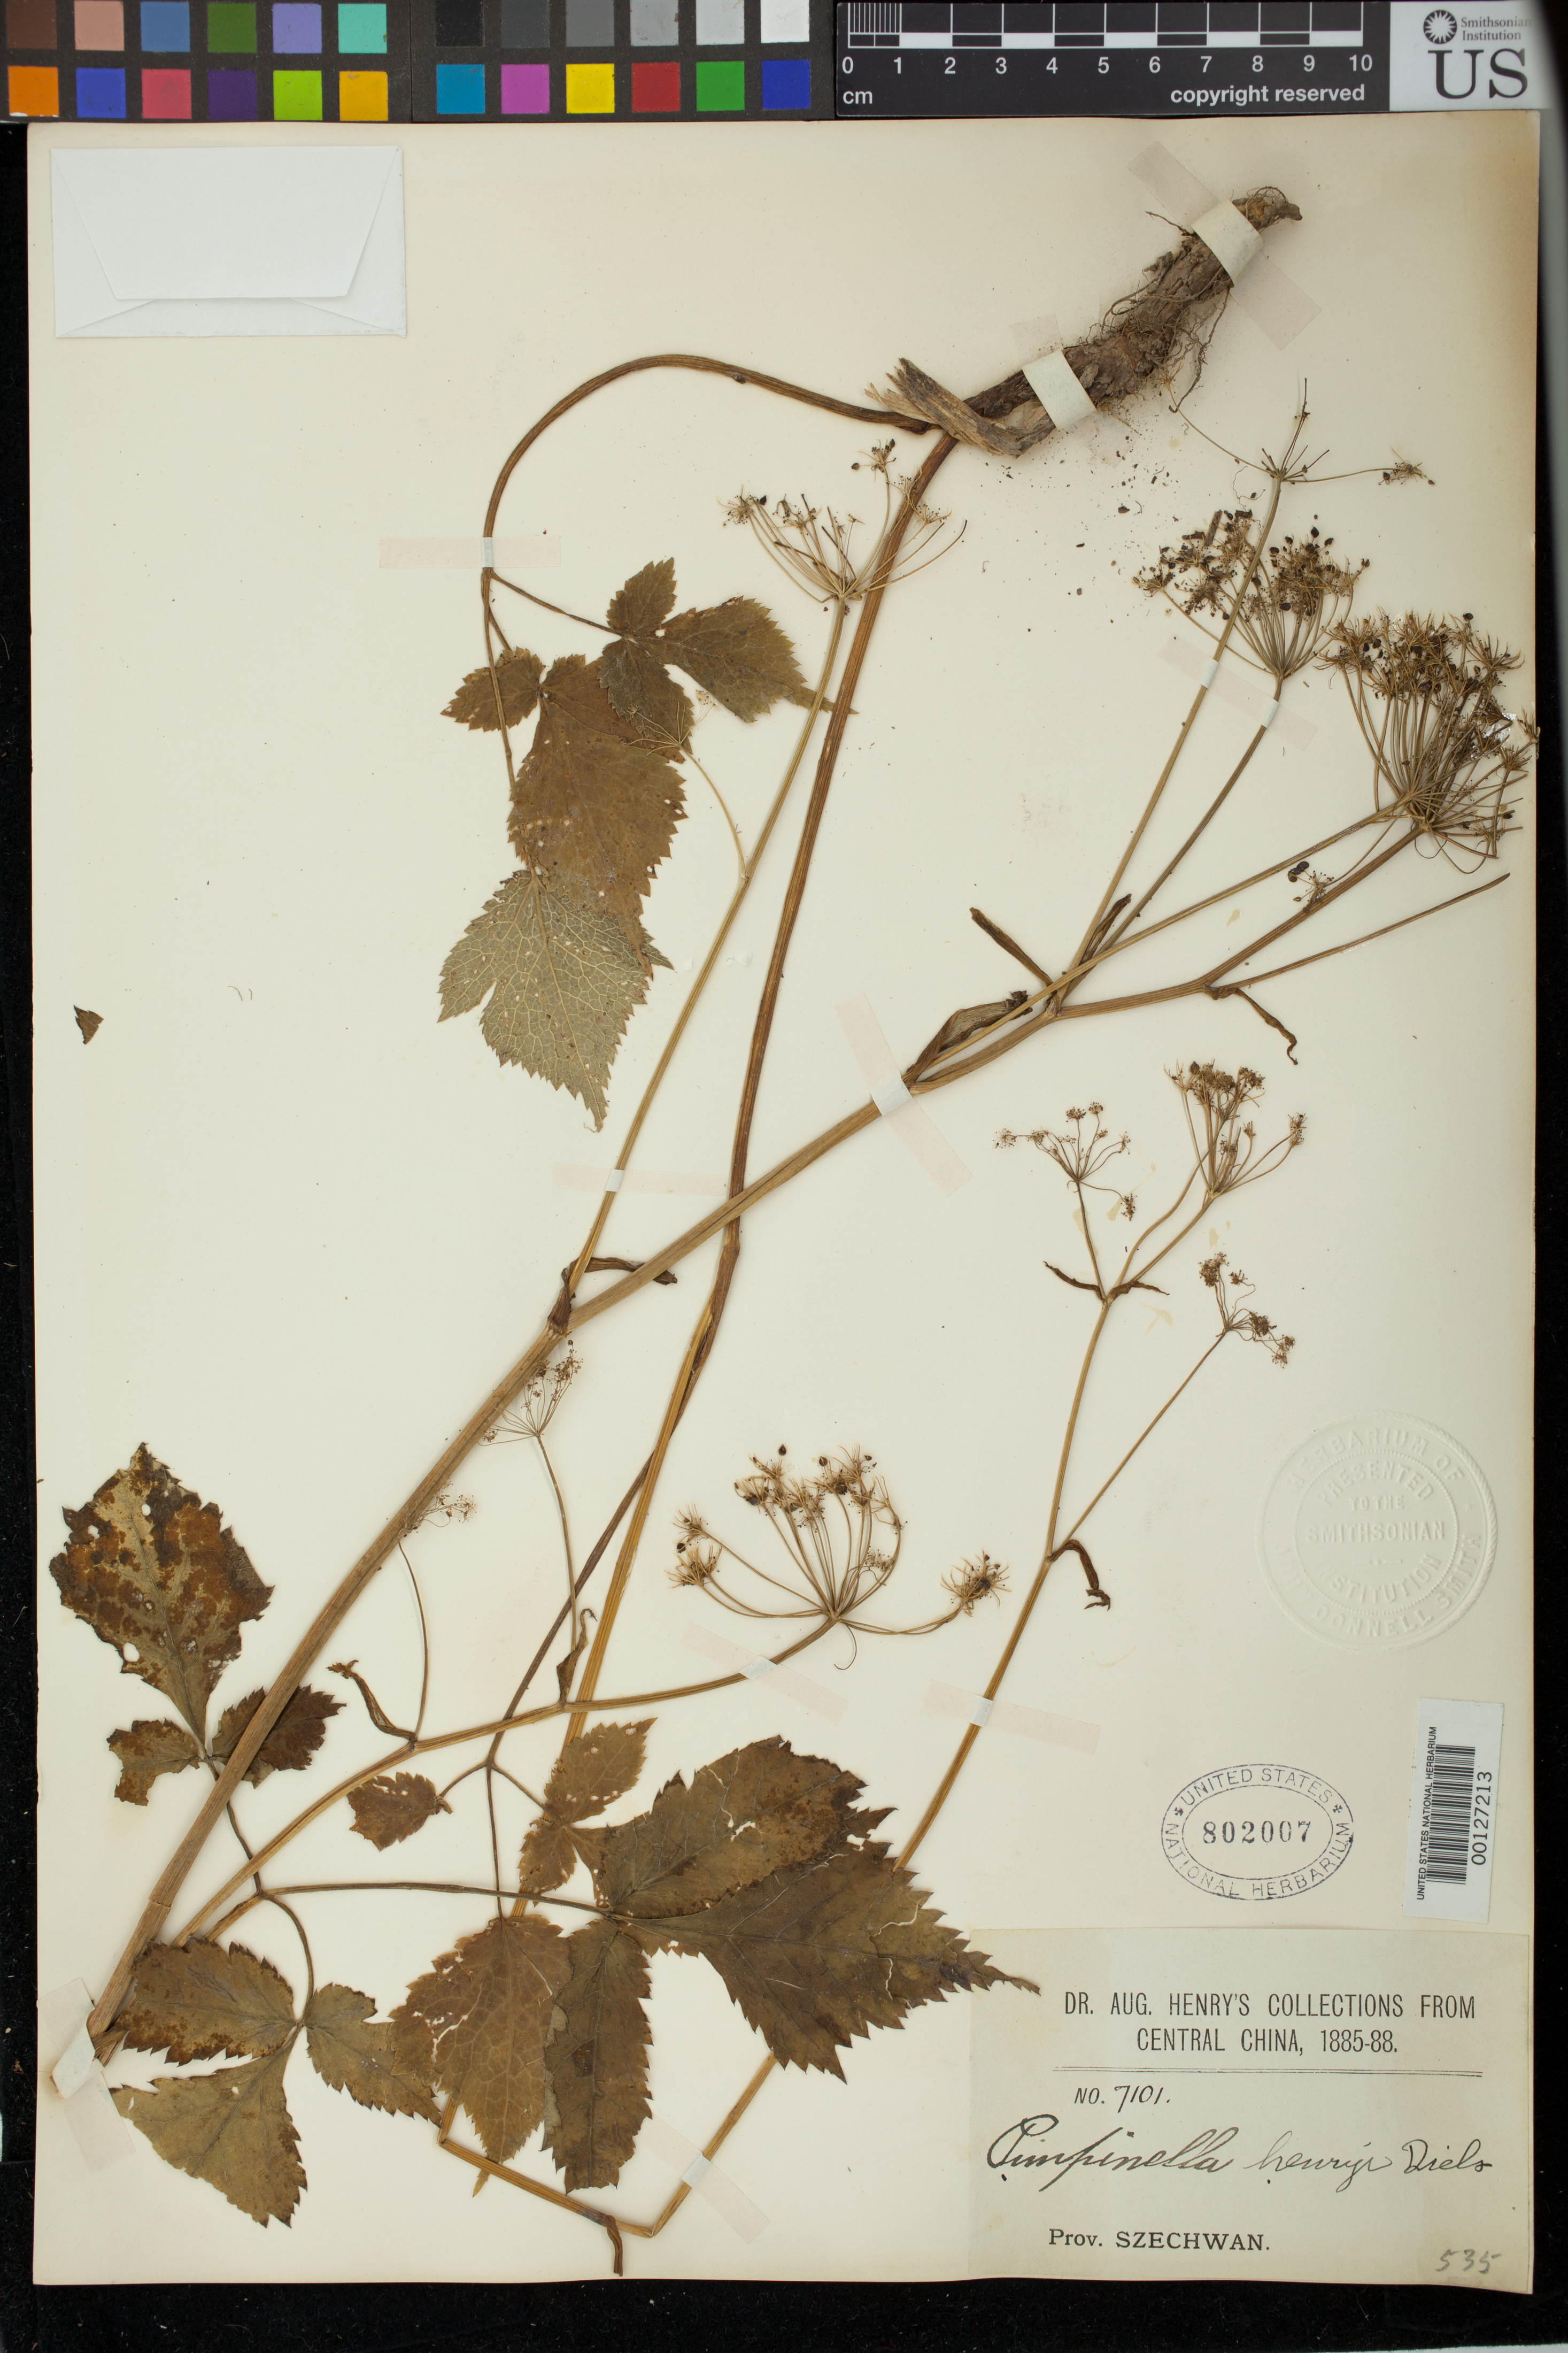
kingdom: Plantae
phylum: Tracheophyta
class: Magnoliopsida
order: Apiales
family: Apiaceae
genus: Pimpinella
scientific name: Pimpinella henryi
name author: Diels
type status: Type Collection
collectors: A. Henry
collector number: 7101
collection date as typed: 1885-88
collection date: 1885/1888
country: China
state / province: Sichuan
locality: Central China, Prov. Szechwan.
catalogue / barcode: US 802007